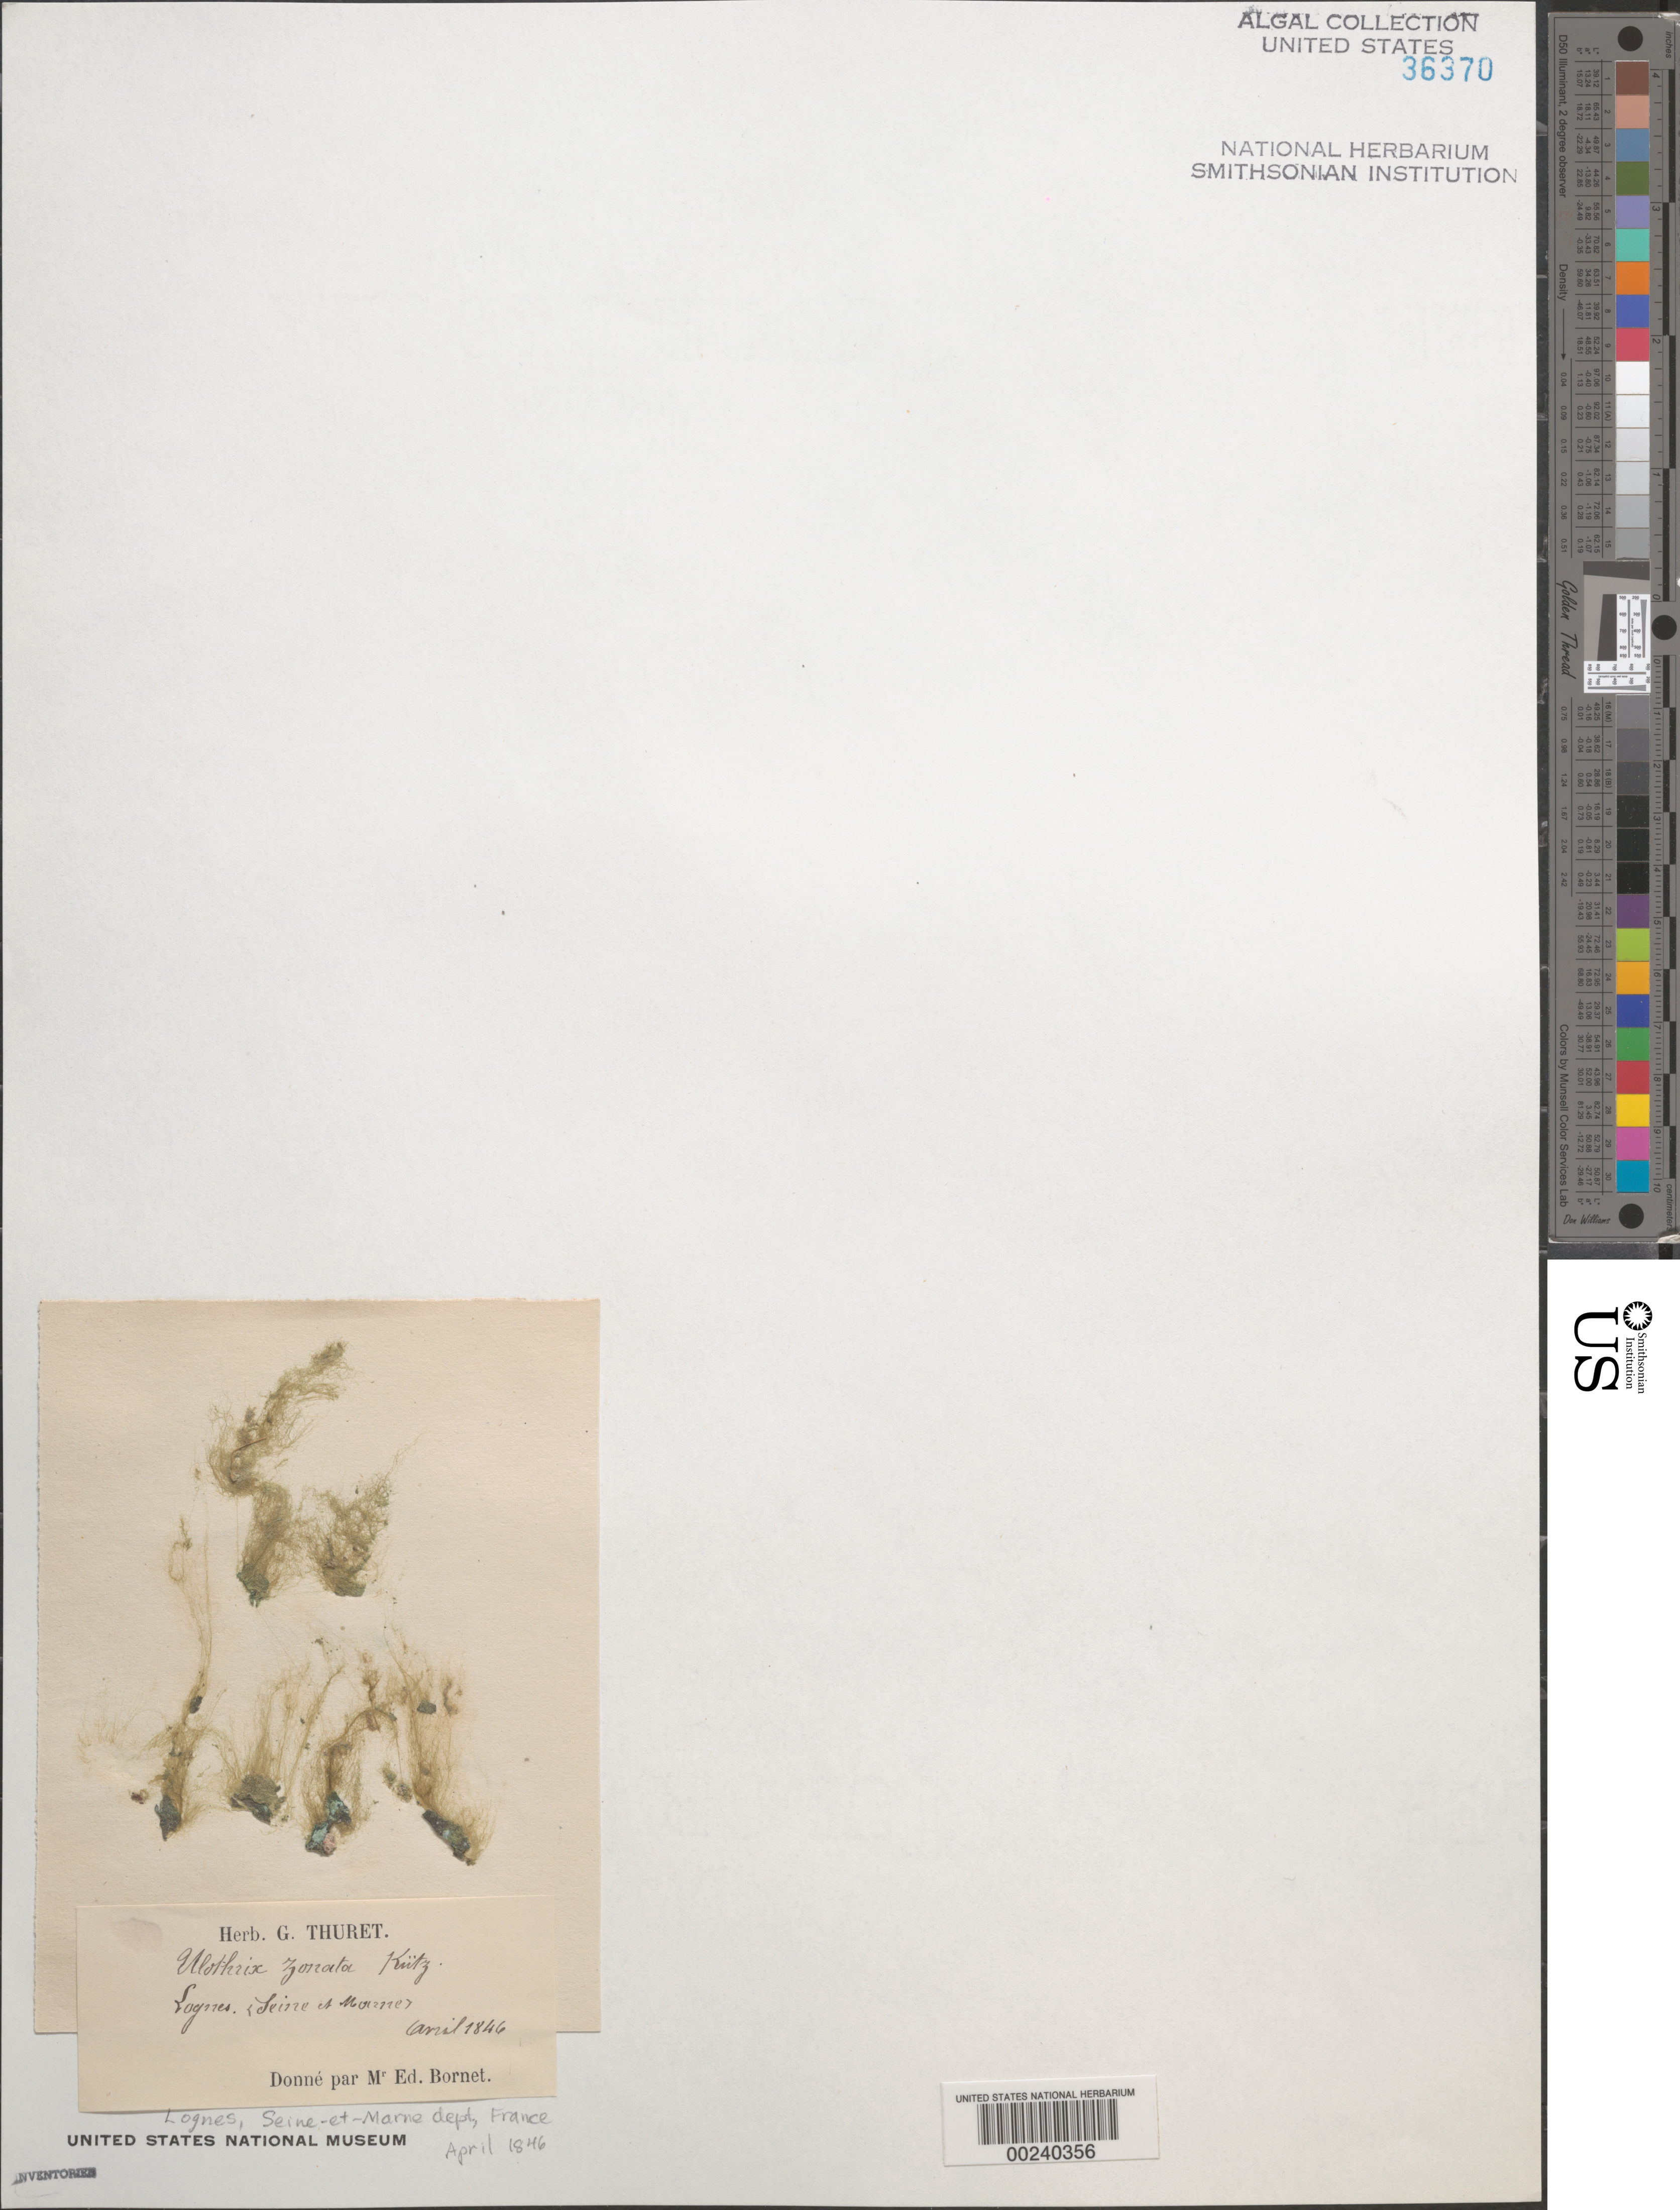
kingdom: Plantae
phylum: Chlorophyta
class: Ulvophyceae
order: Ulotrichales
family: Ulotrichaceae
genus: Ulothrix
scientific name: Ulothrix zonata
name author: (F. Weber & D. Mohr) Kütz.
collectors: Thuret, G. (herbarium)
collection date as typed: Apr 1846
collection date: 1846-04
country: France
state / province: Île-de-france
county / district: Seine-et-marne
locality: Lognes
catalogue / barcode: US 36370